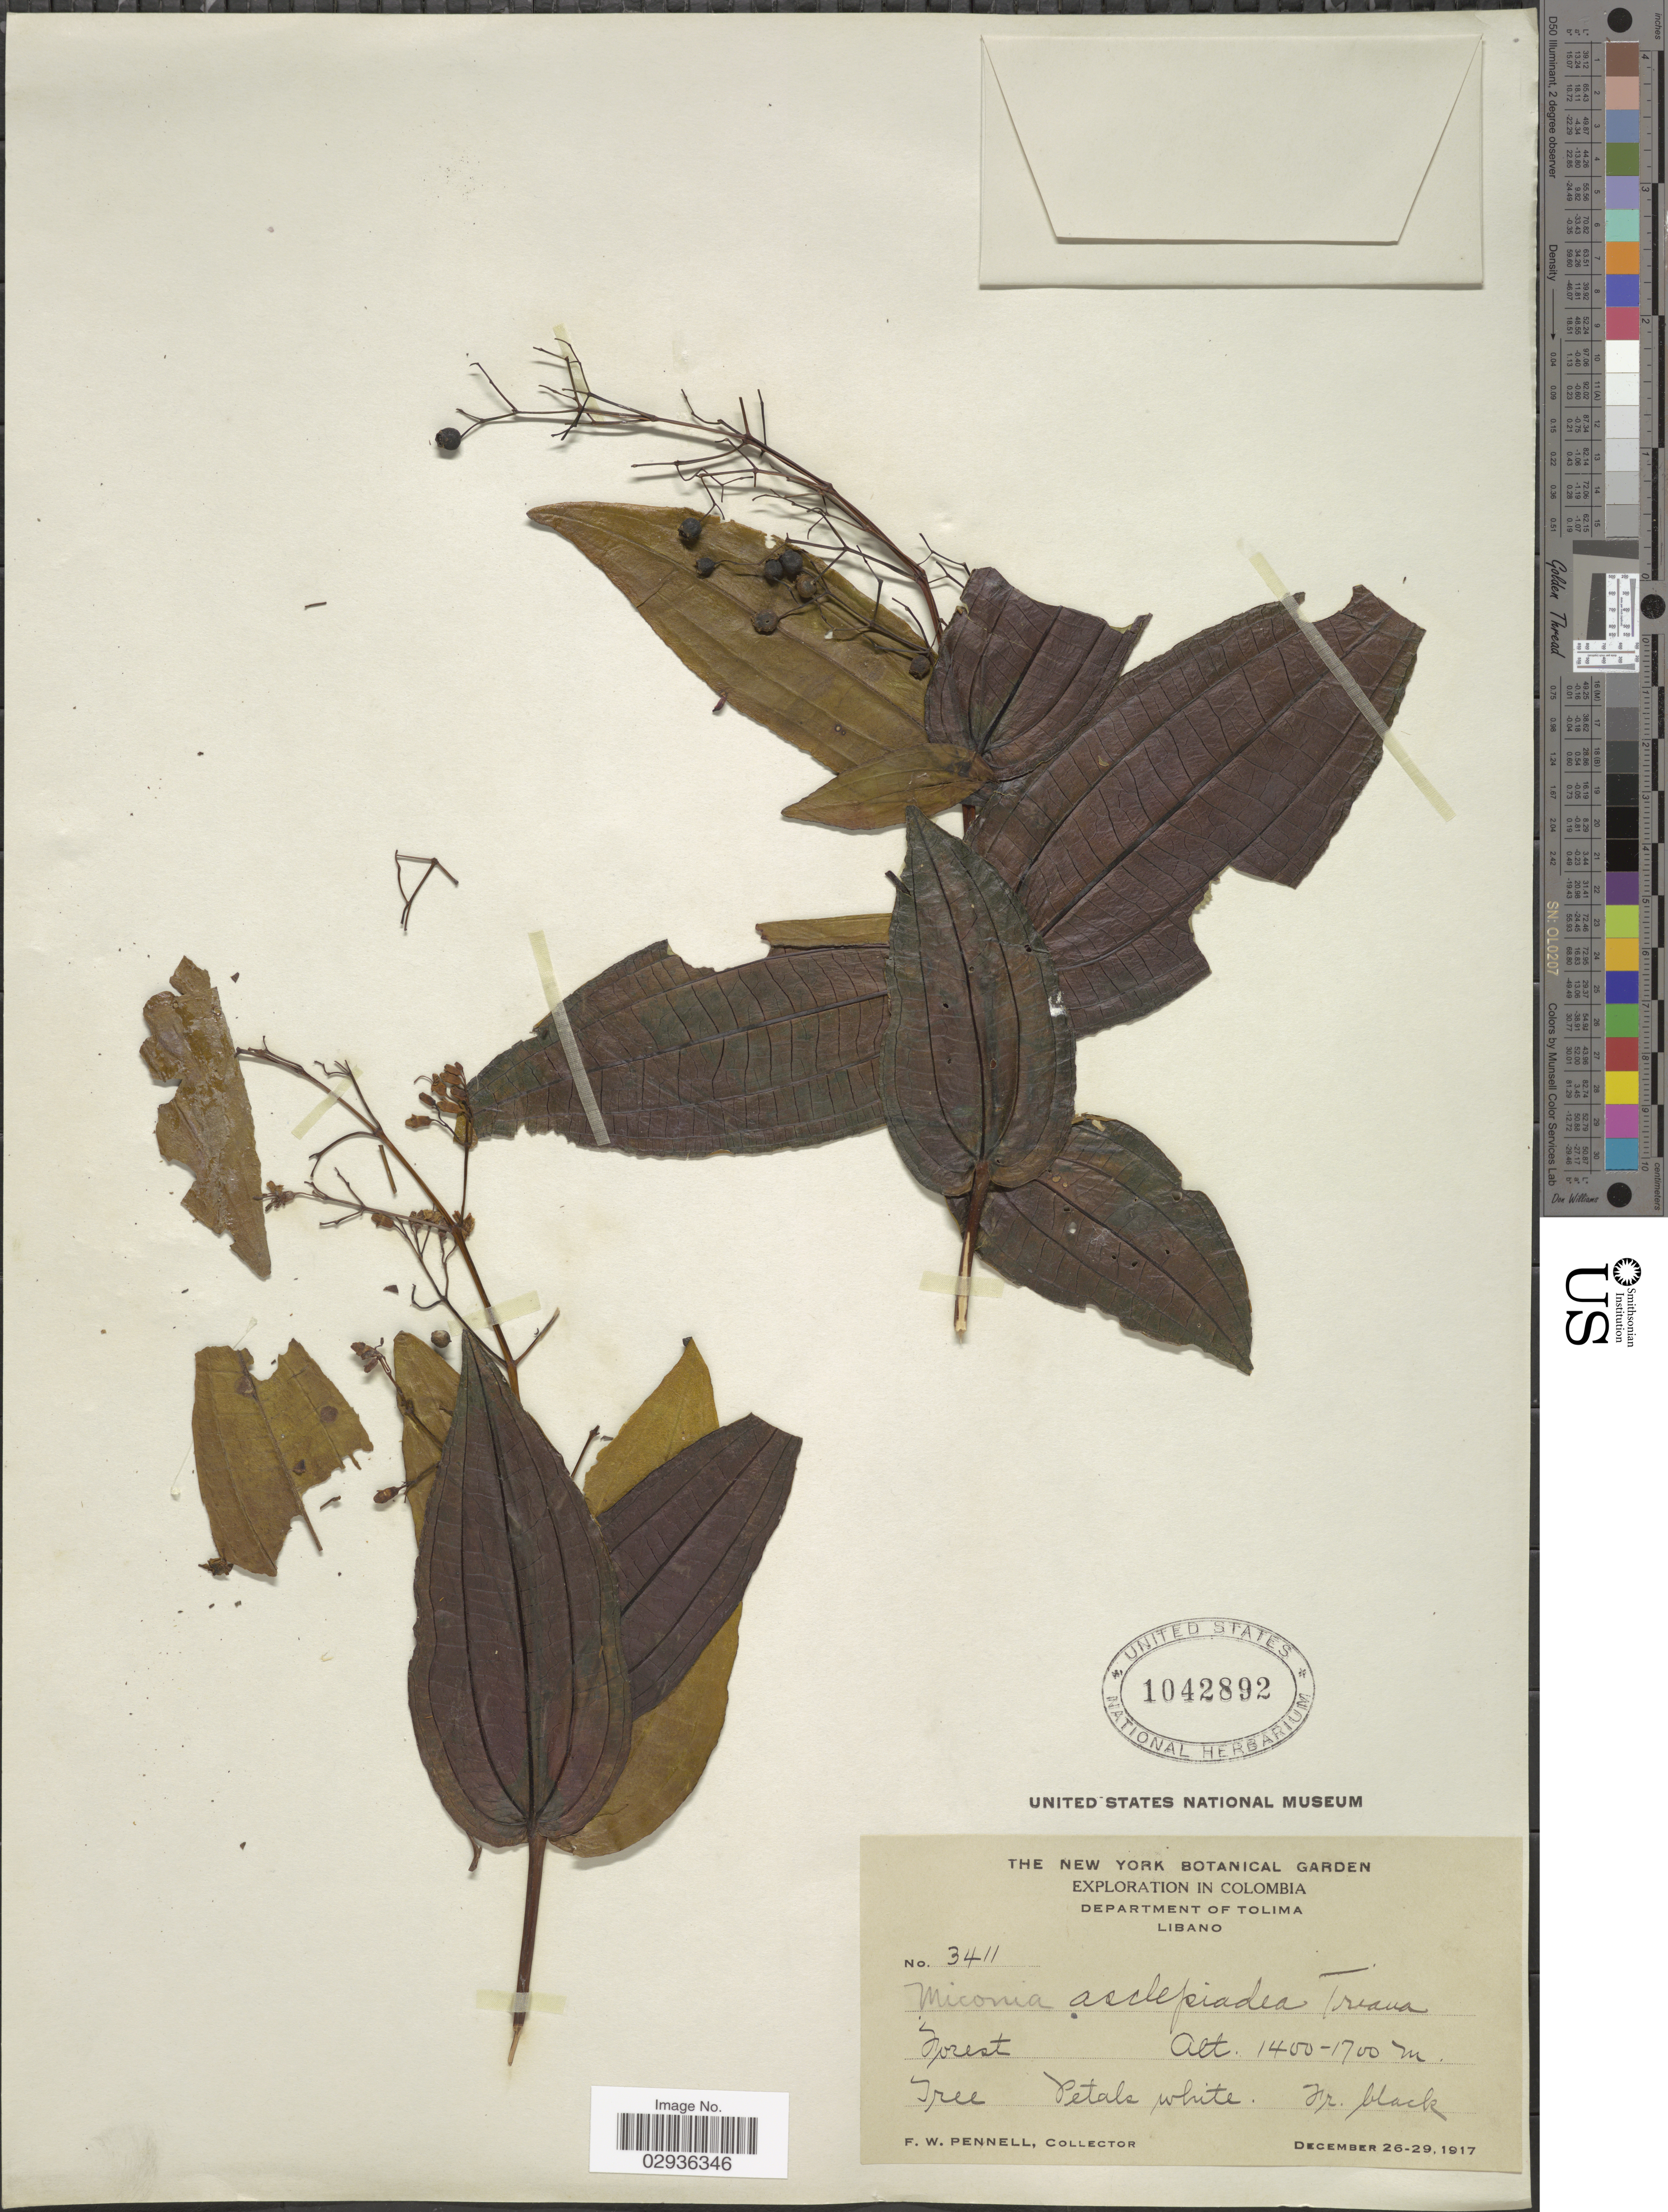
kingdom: Plantae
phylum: Tracheophyta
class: Magnoliopsida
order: Myrtales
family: Melastomataceae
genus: Miconia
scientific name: Miconia asclepiadea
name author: Triana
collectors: F. W. Pennell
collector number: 3411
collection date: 1917-12-26/1917-12-29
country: Colombia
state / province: Tolima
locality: Department of Tolima. Libano.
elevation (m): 1400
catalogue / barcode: US 1042892